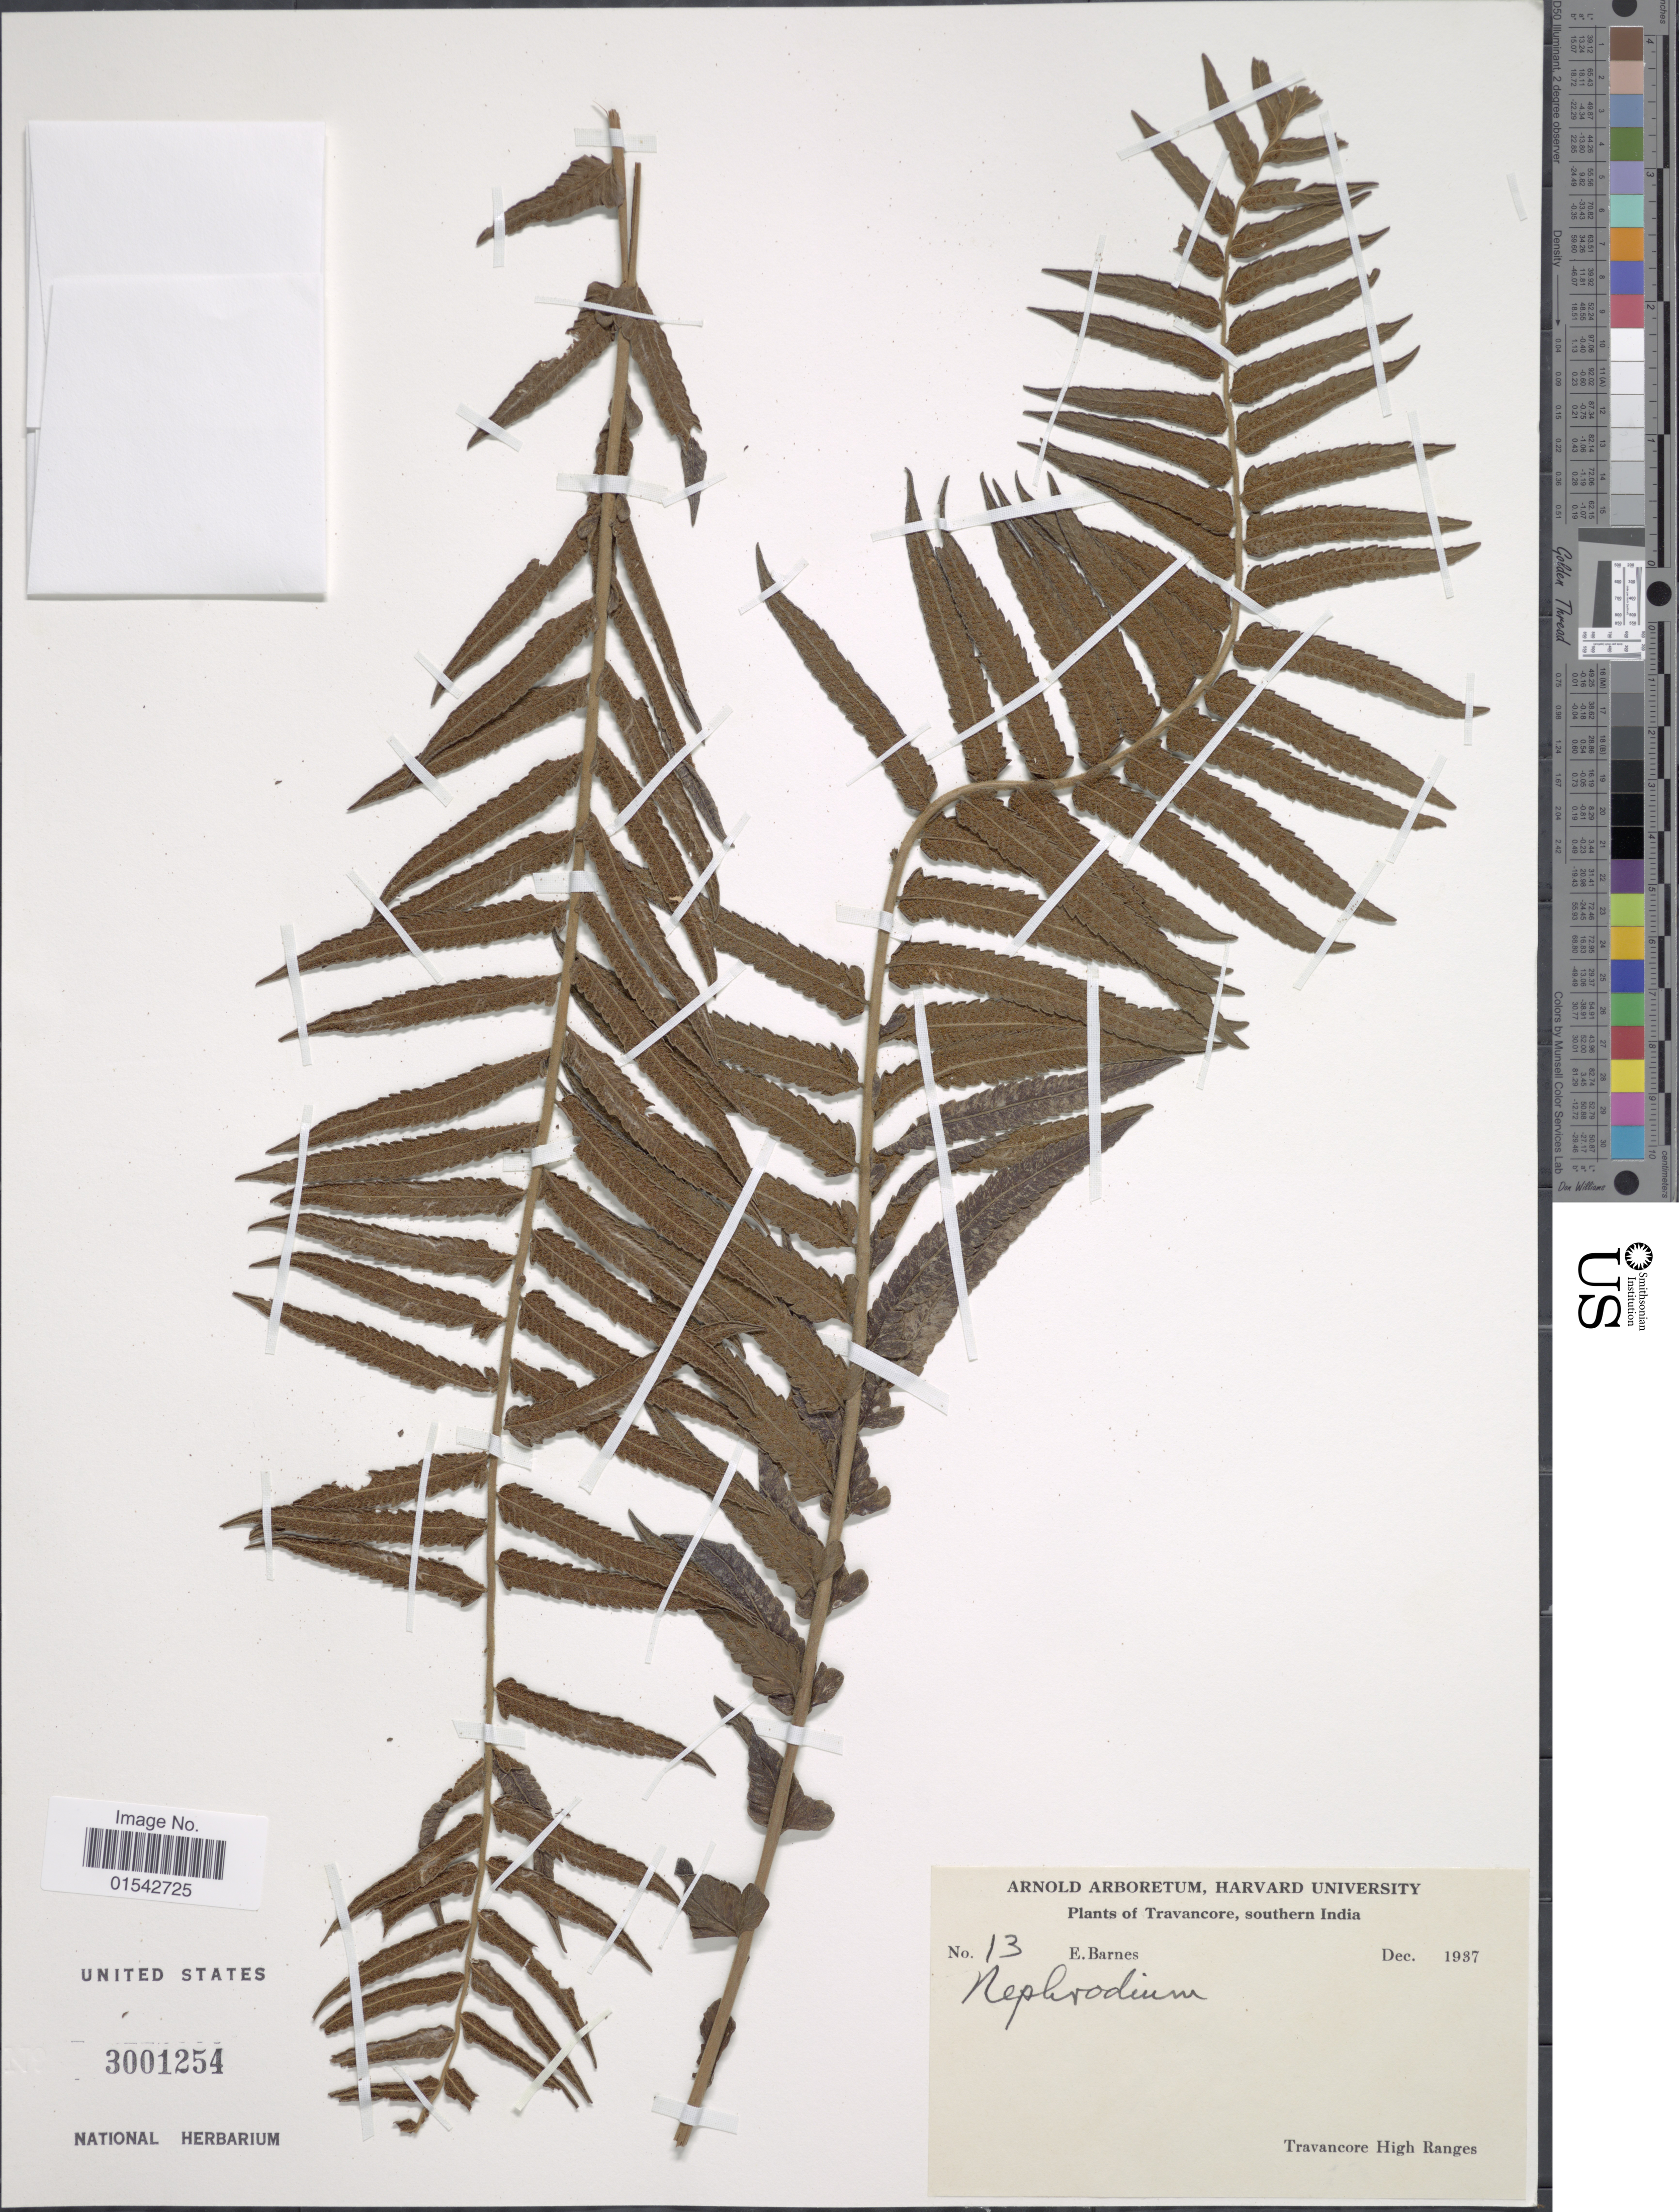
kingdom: Plantae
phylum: Tracheophyta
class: Polypodiopsida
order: Polypodiales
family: Thelypteridaceae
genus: Cyclosorus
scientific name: Cyclosorus sp.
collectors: E. Barnes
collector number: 13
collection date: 1937-12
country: India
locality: Travancore, Southern India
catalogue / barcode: US 3001254